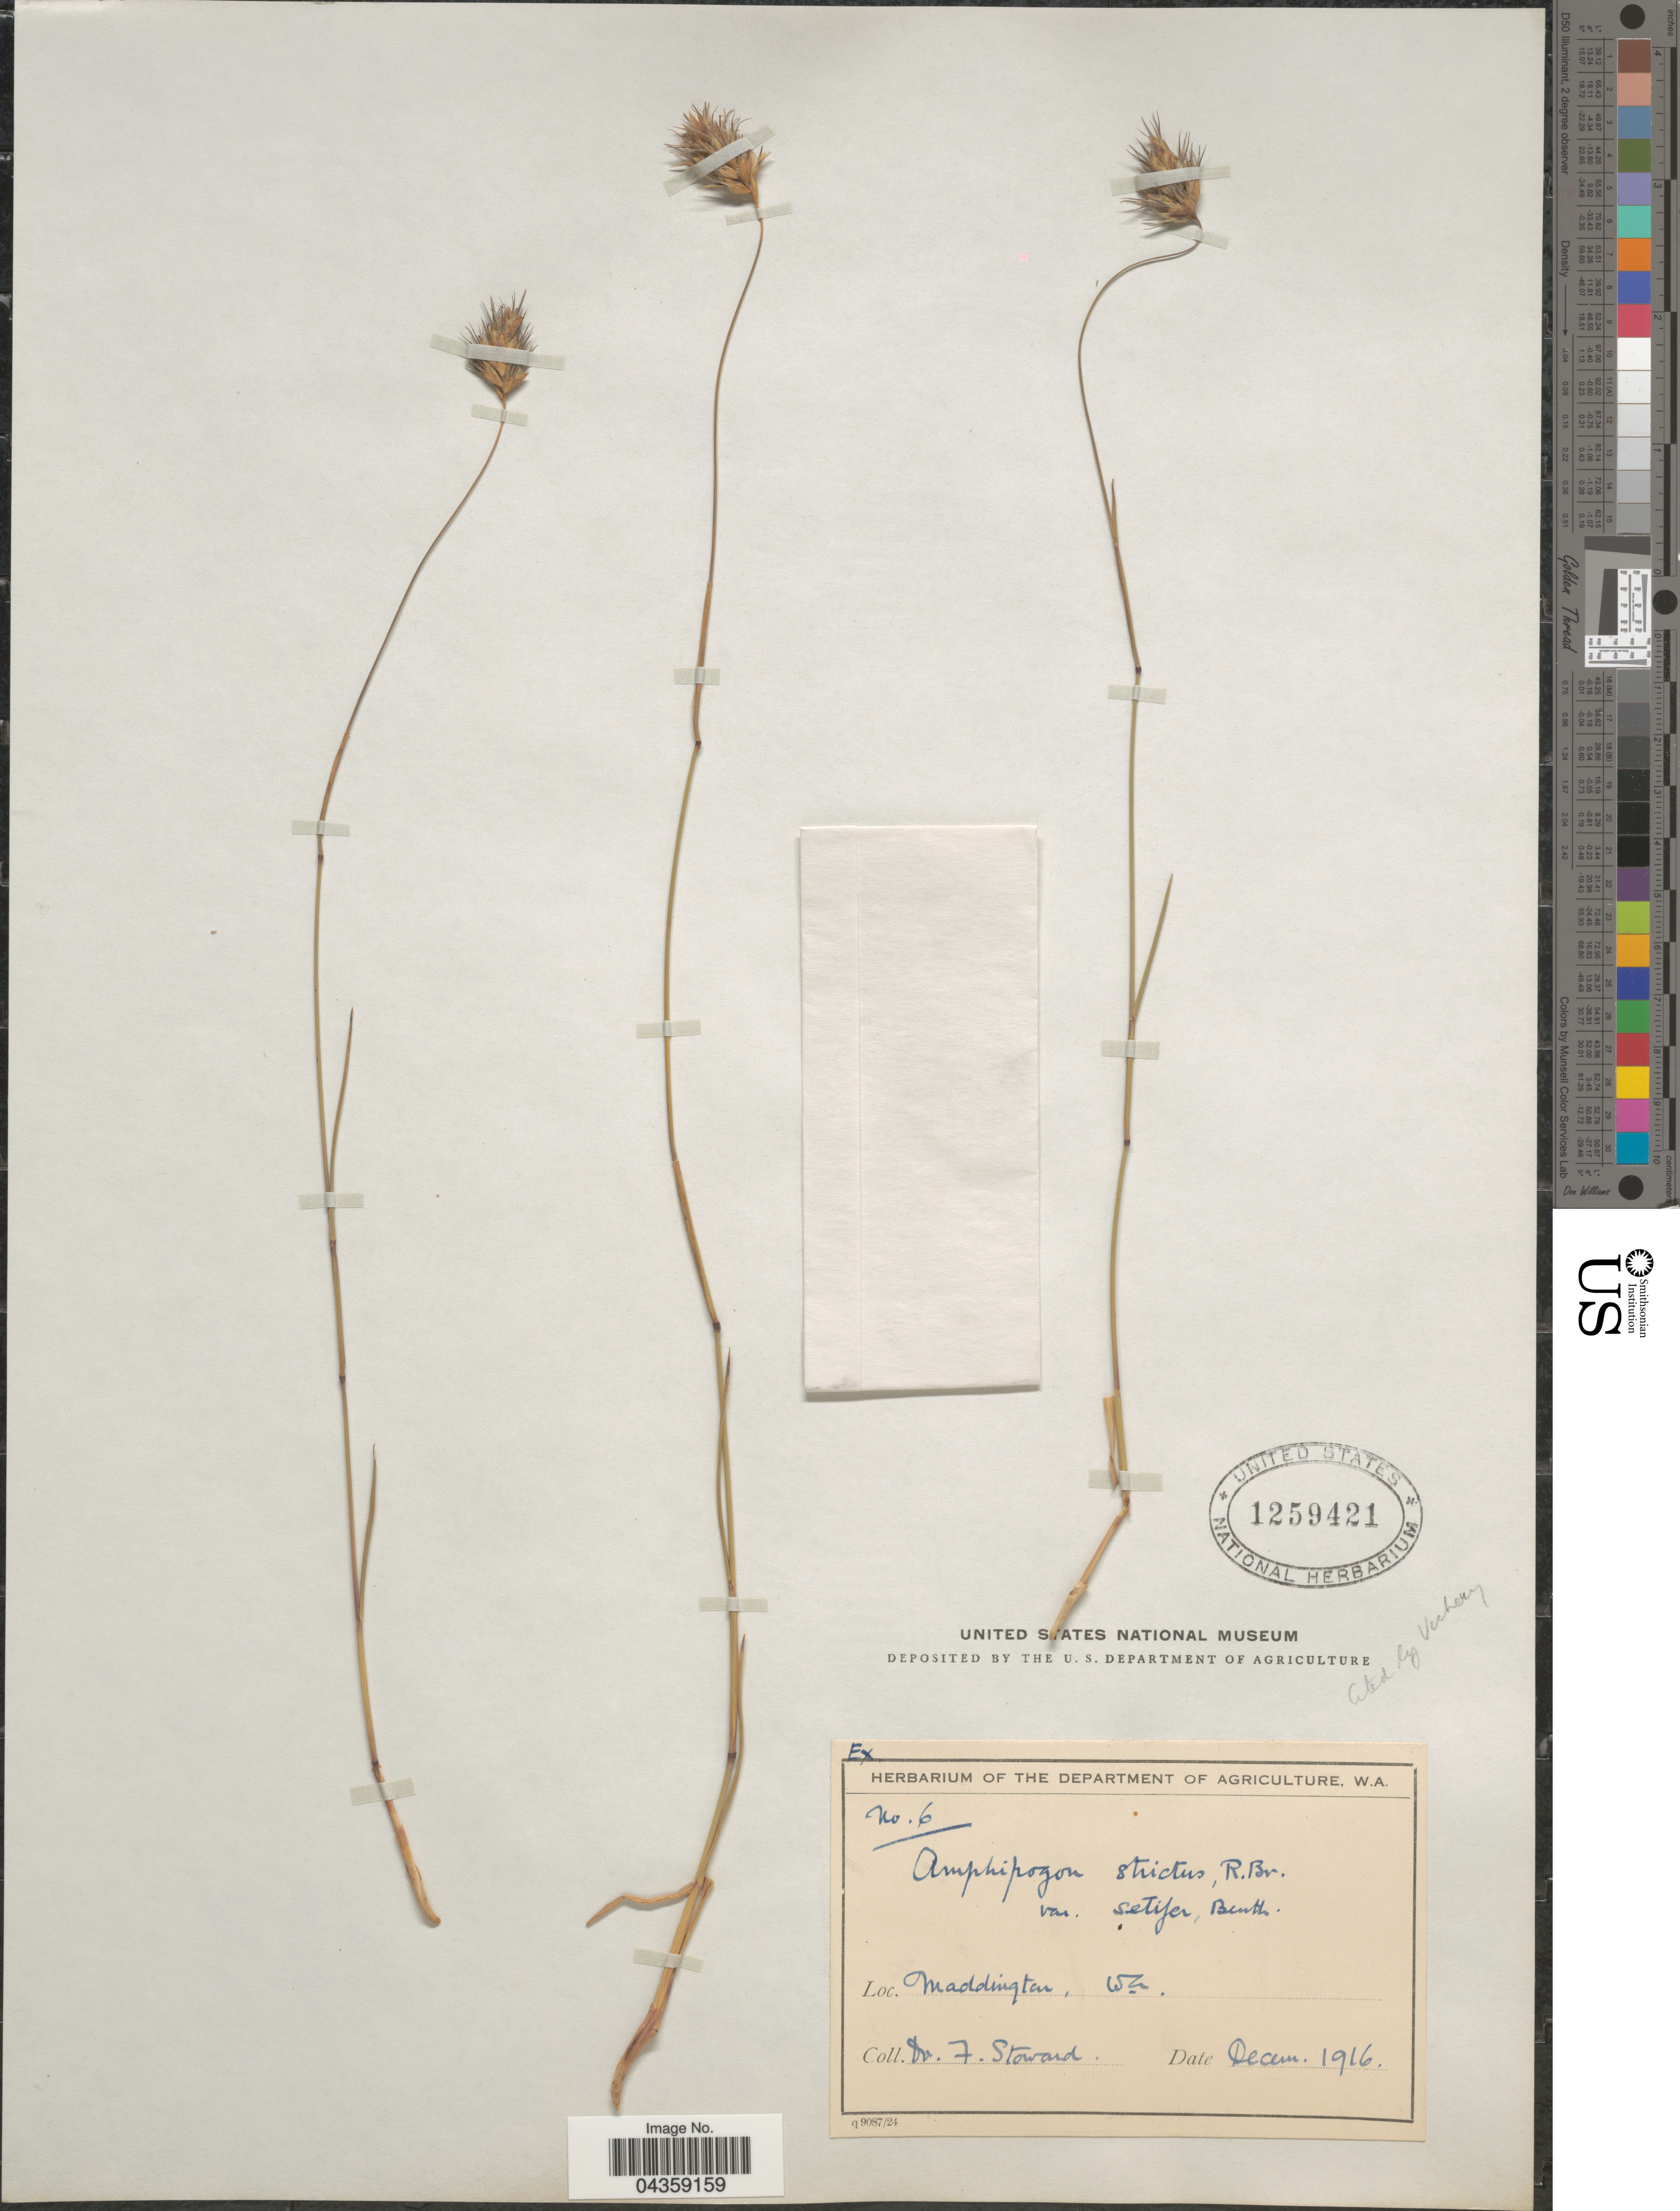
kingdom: Plantae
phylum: Tracheophyta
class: Liliopsida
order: Poales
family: Poaceae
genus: Amphipogon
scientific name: Amphipogon strictus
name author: R. Br.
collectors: F. Stoward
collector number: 6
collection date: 1916-12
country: Australia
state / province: Western Australia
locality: Maddington, WA.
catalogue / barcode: US 1259421